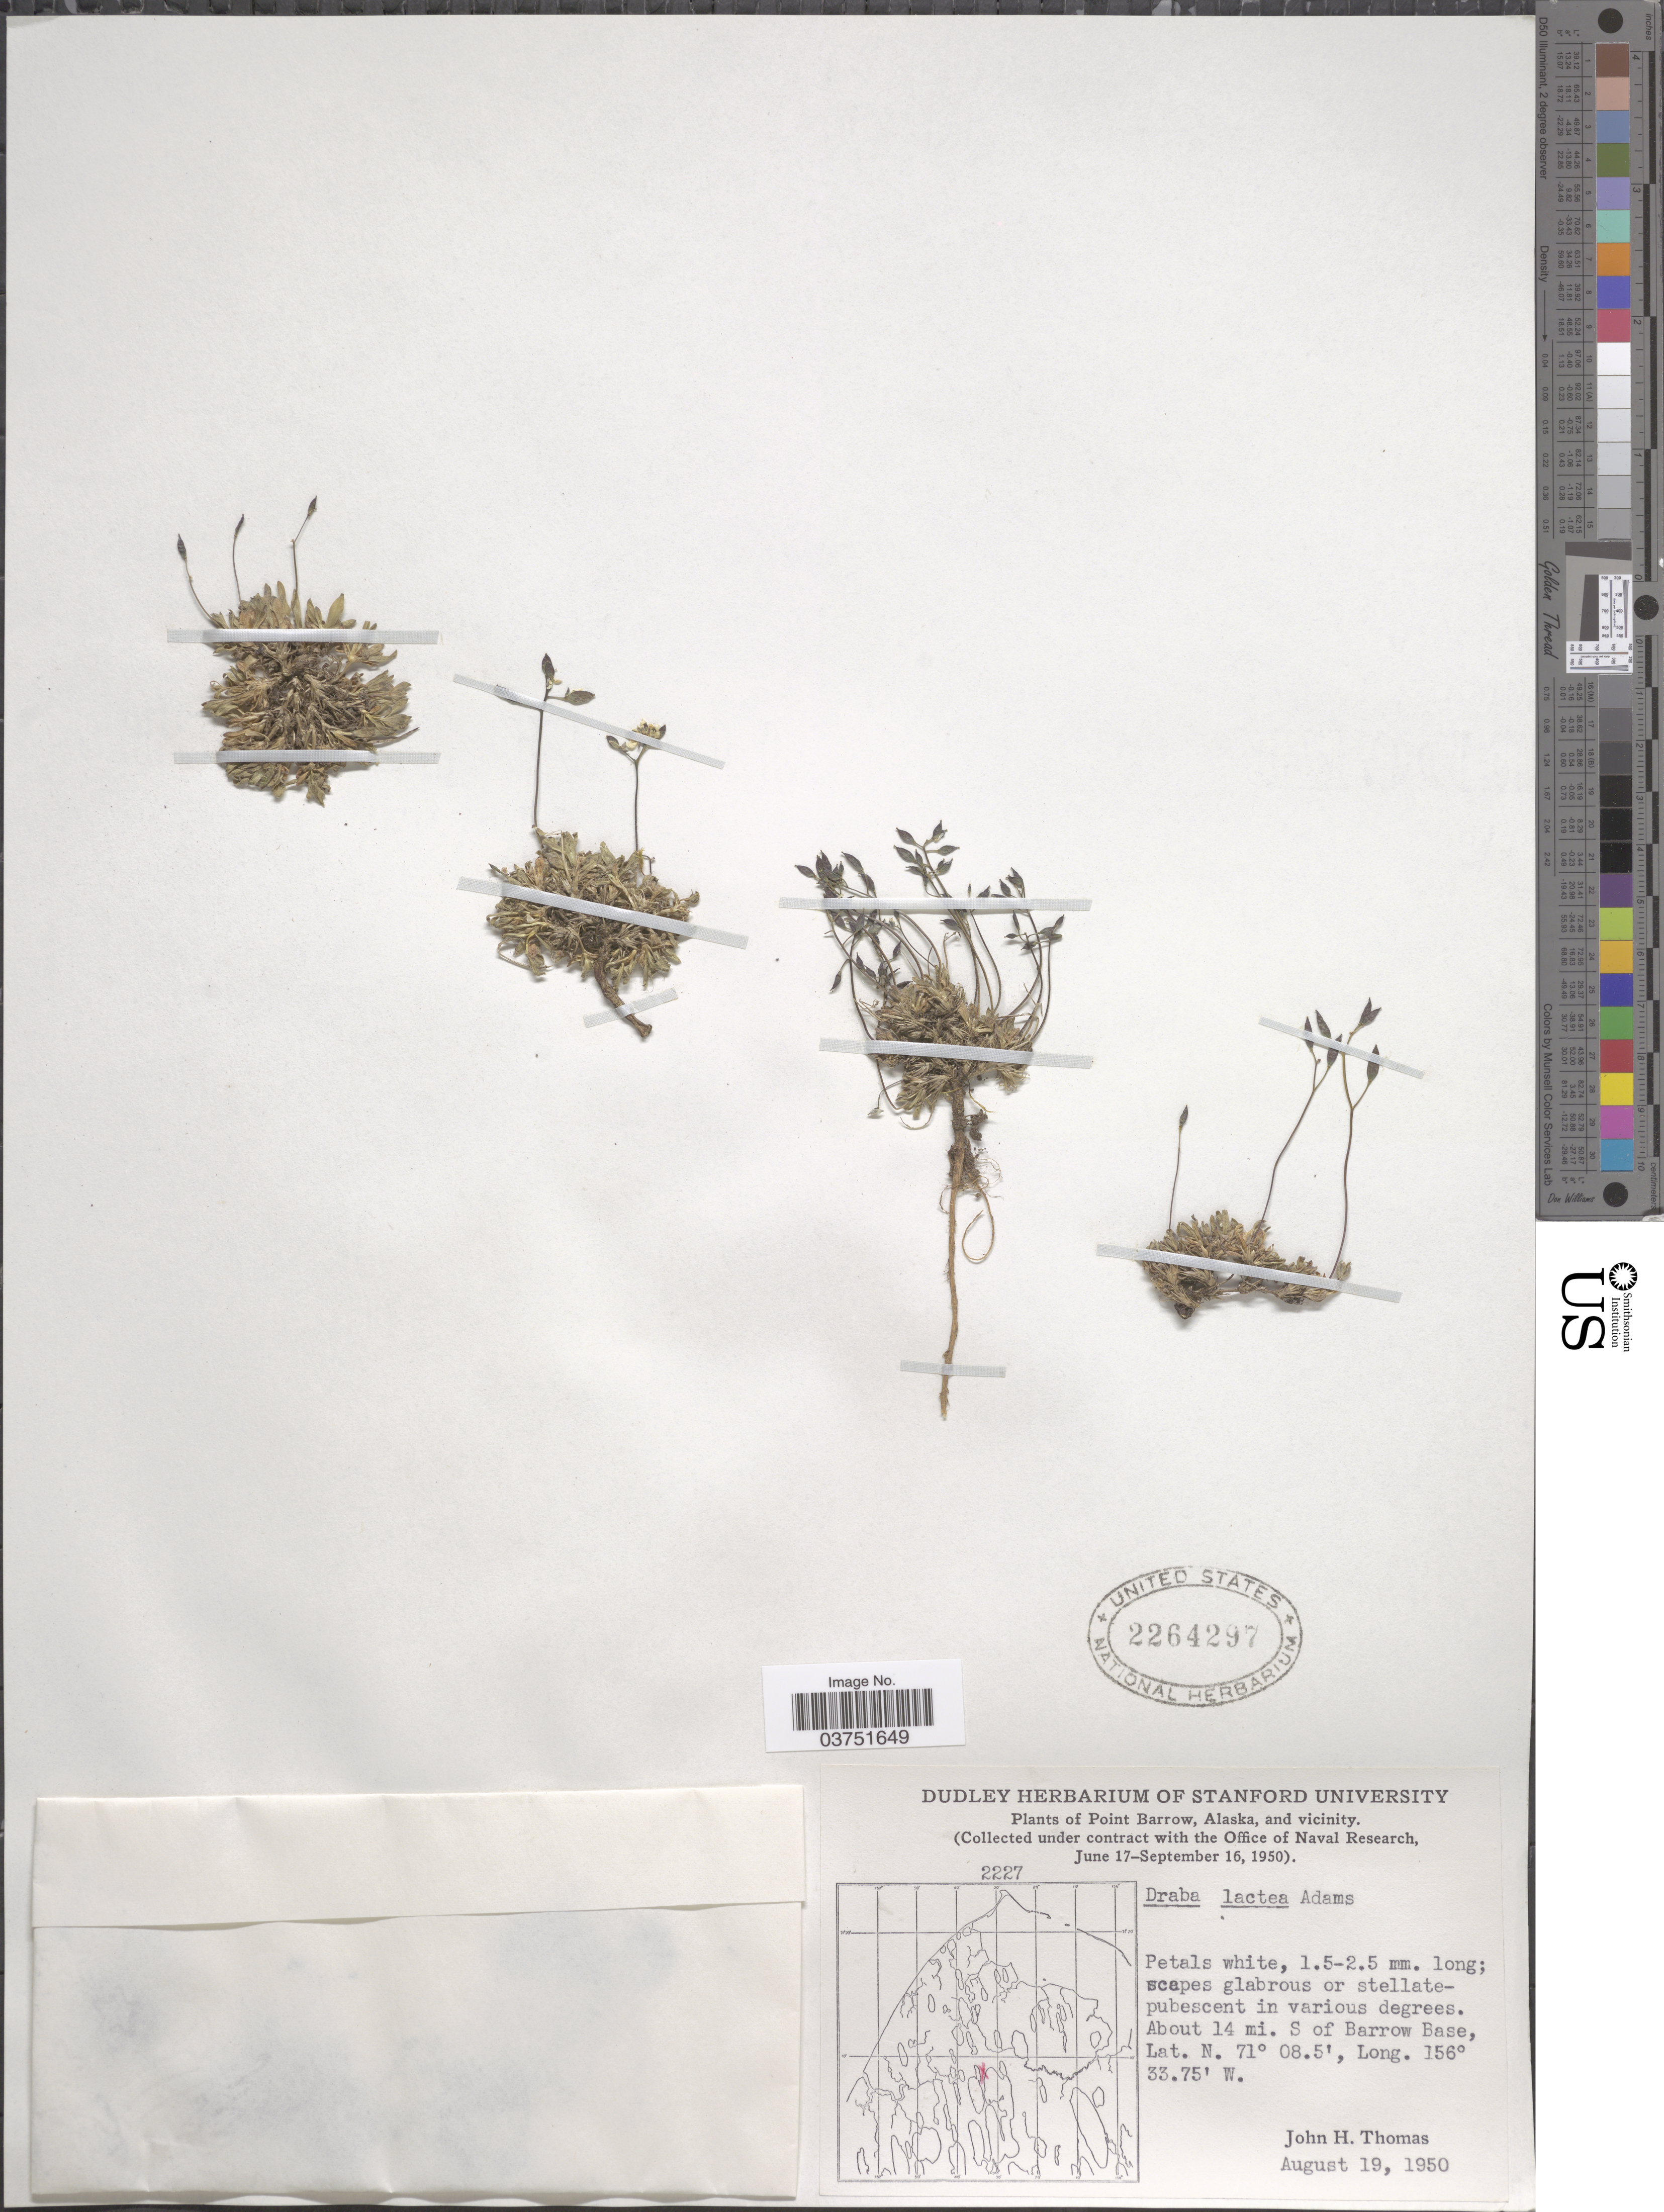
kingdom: Plantae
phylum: Tracheophyta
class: Magnoliopsida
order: Brassicales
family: Brassicaceae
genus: Draba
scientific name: Draba lactea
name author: Adams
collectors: J. H. Thomas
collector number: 2227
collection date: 1950-08-19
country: United States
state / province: Alaska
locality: Point Barrow and vicinity. About 14 mi. S of Barrow Base.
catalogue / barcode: US 2264297